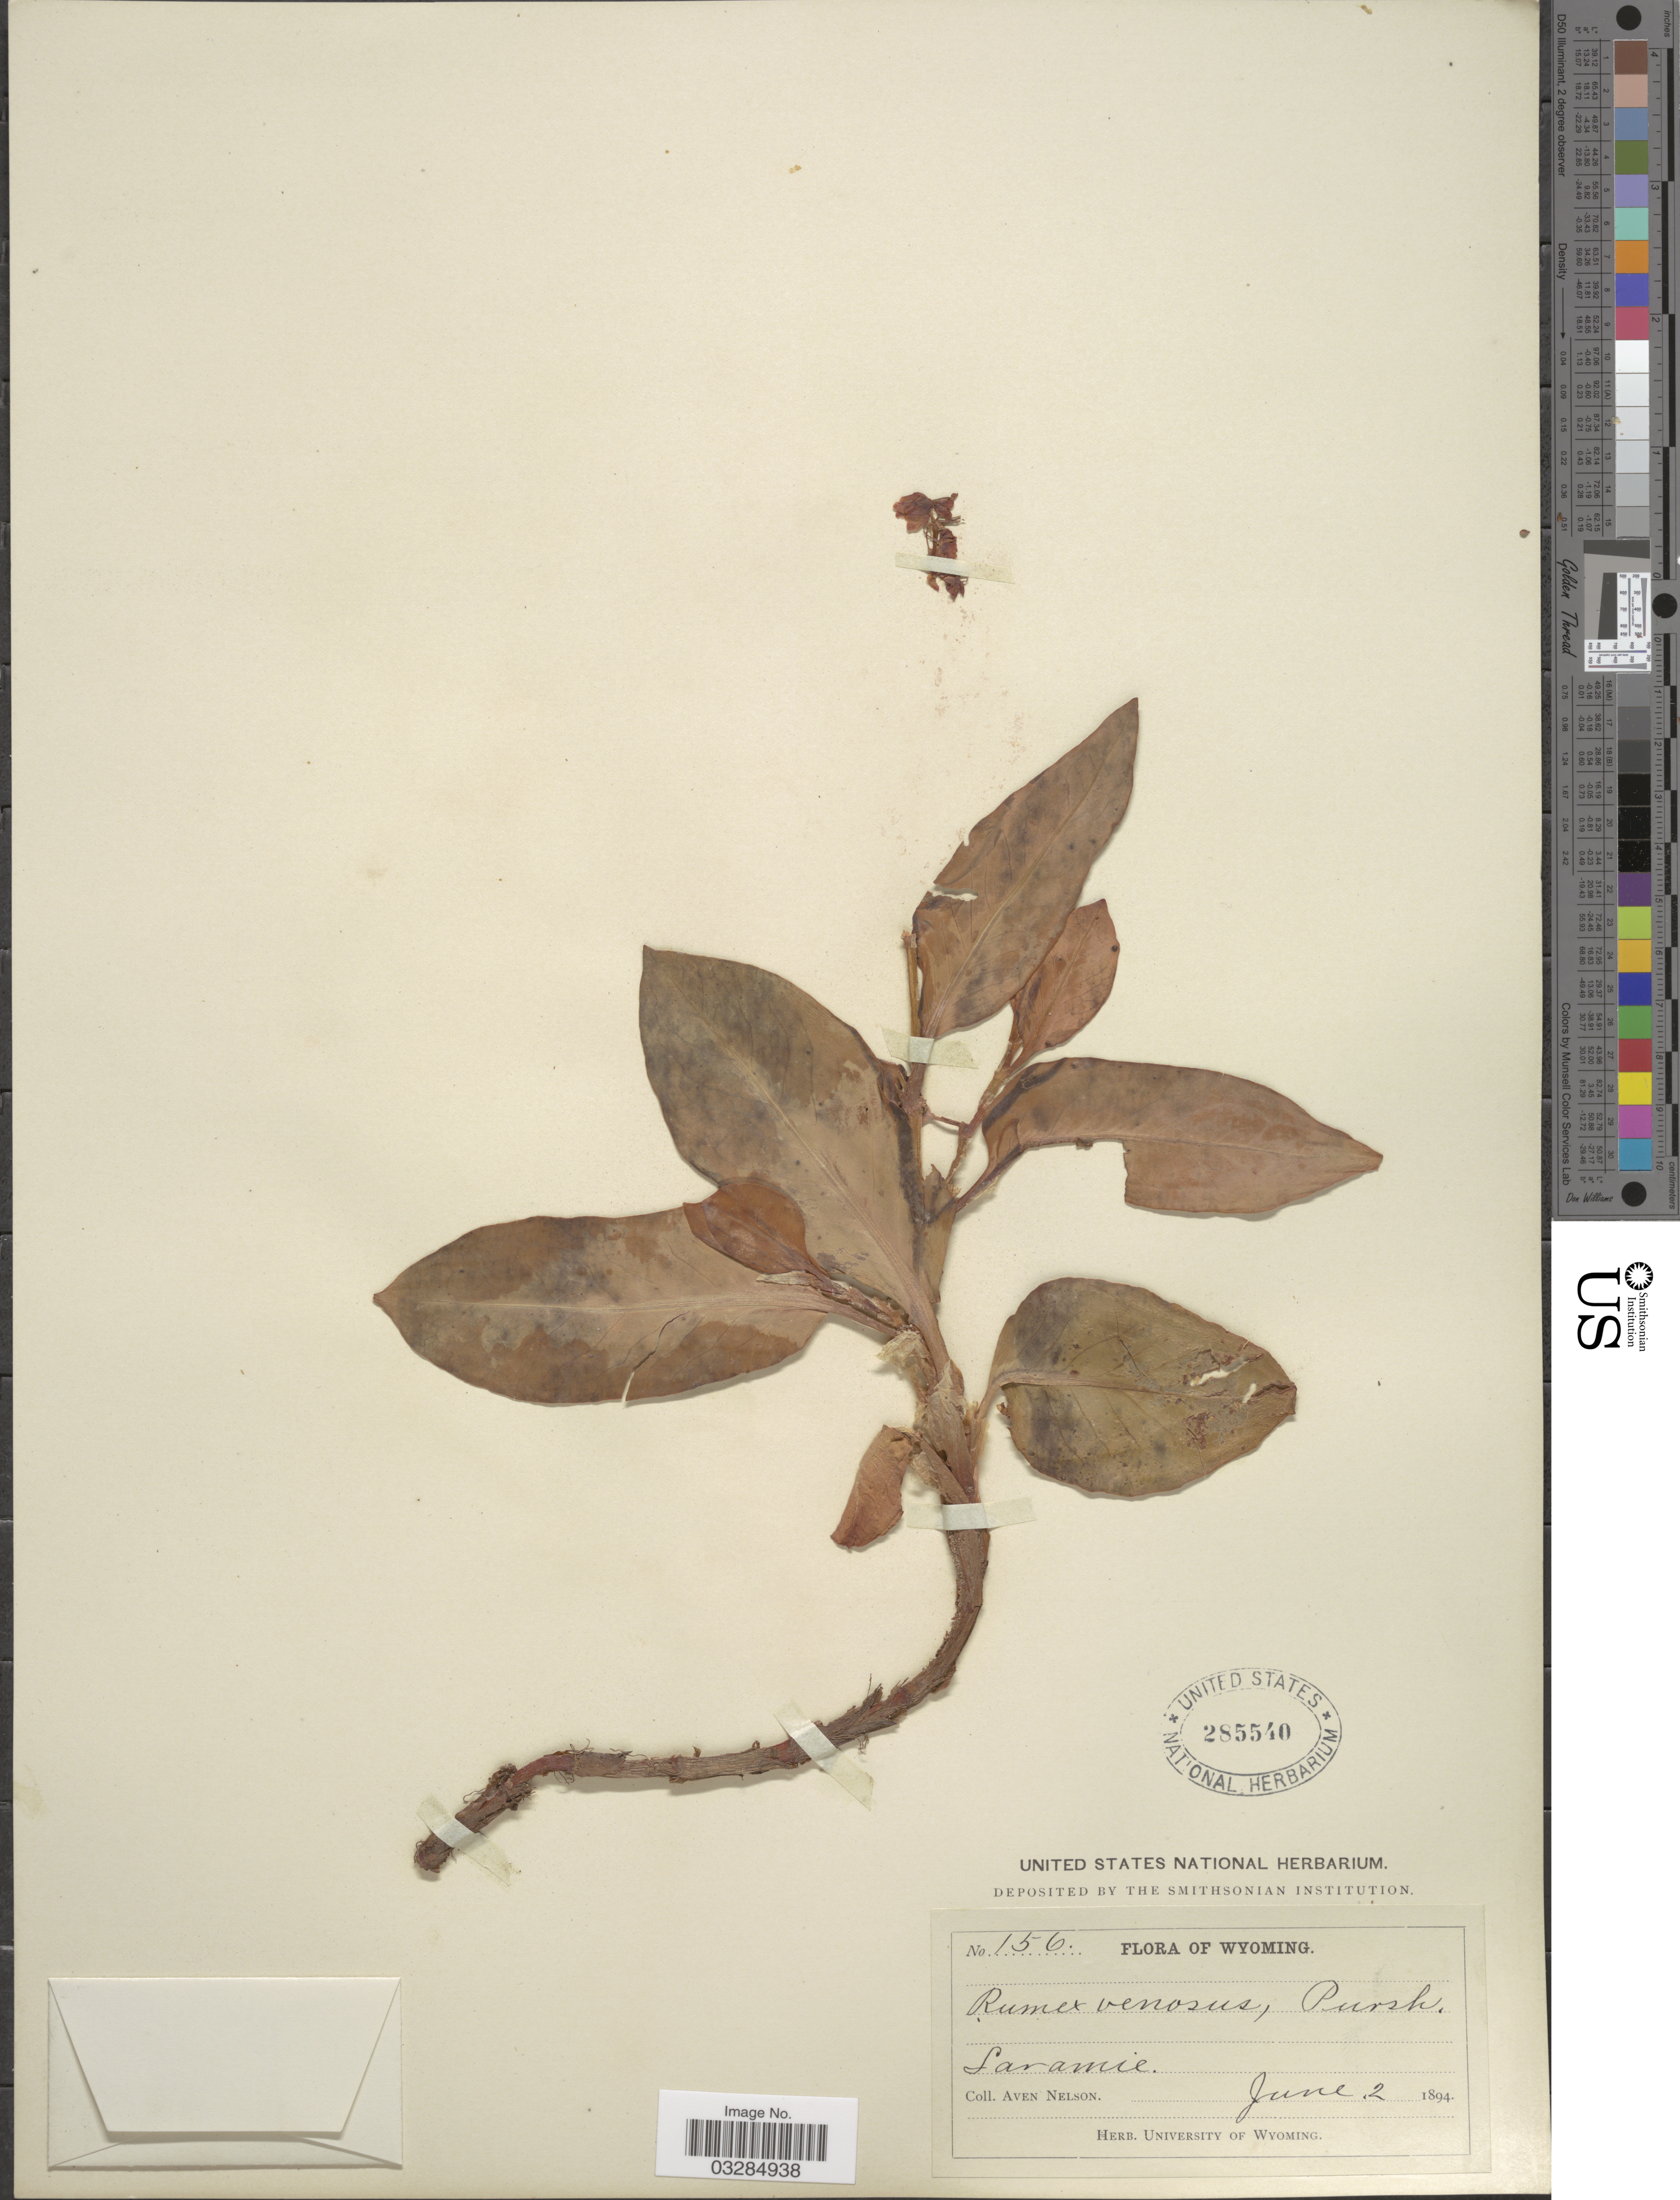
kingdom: Plantae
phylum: Tracheophyta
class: Magnoliopsida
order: Caryophyllales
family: Polygonaceae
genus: Rumex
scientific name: Rumex venosus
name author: Pursh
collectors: A. Nelson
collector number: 156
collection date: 1894-06-02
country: United States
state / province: Wyoming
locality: Laramie.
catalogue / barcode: US 285540